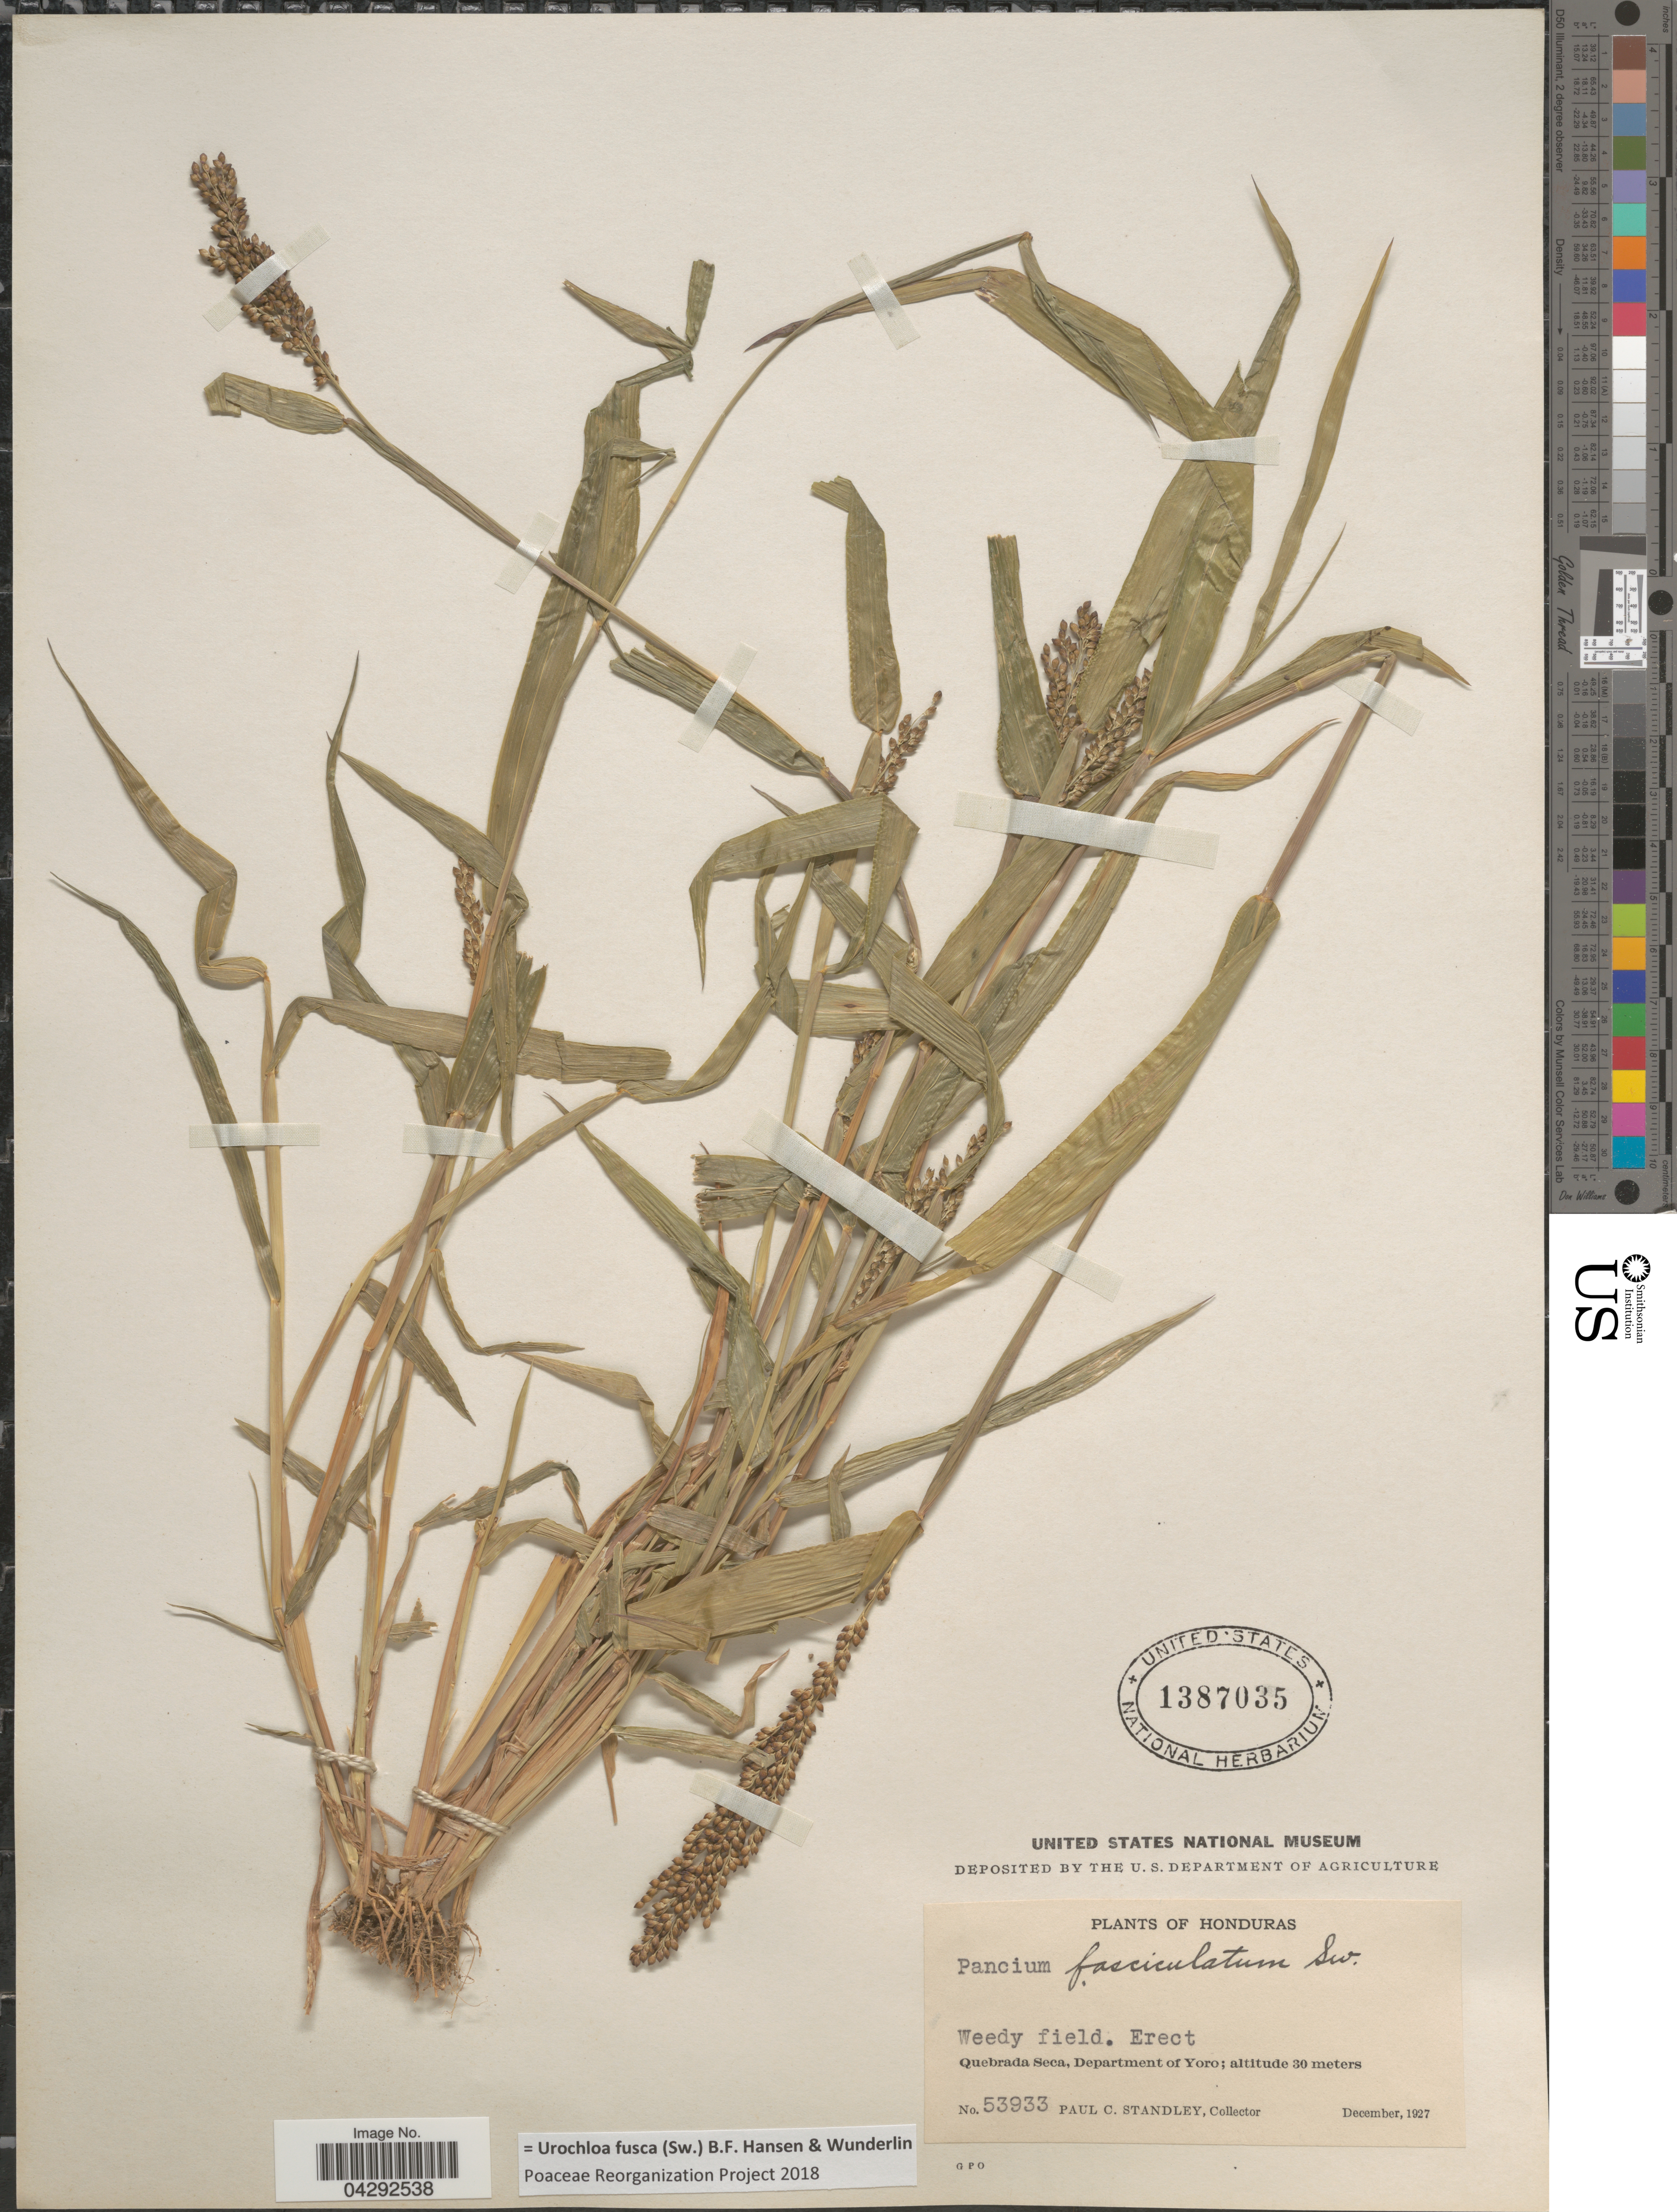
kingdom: Plantae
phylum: Tracheophyta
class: Liliopsida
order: Poales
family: Poaceae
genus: Urochloa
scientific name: Urochloa fusca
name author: (Sw.) B.F. Hansen & Wunderlin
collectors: P. C. Standley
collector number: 53933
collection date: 1927-12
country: Honduras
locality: Quebrada Seca, Department of Yoro.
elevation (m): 30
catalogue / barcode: US 1387035